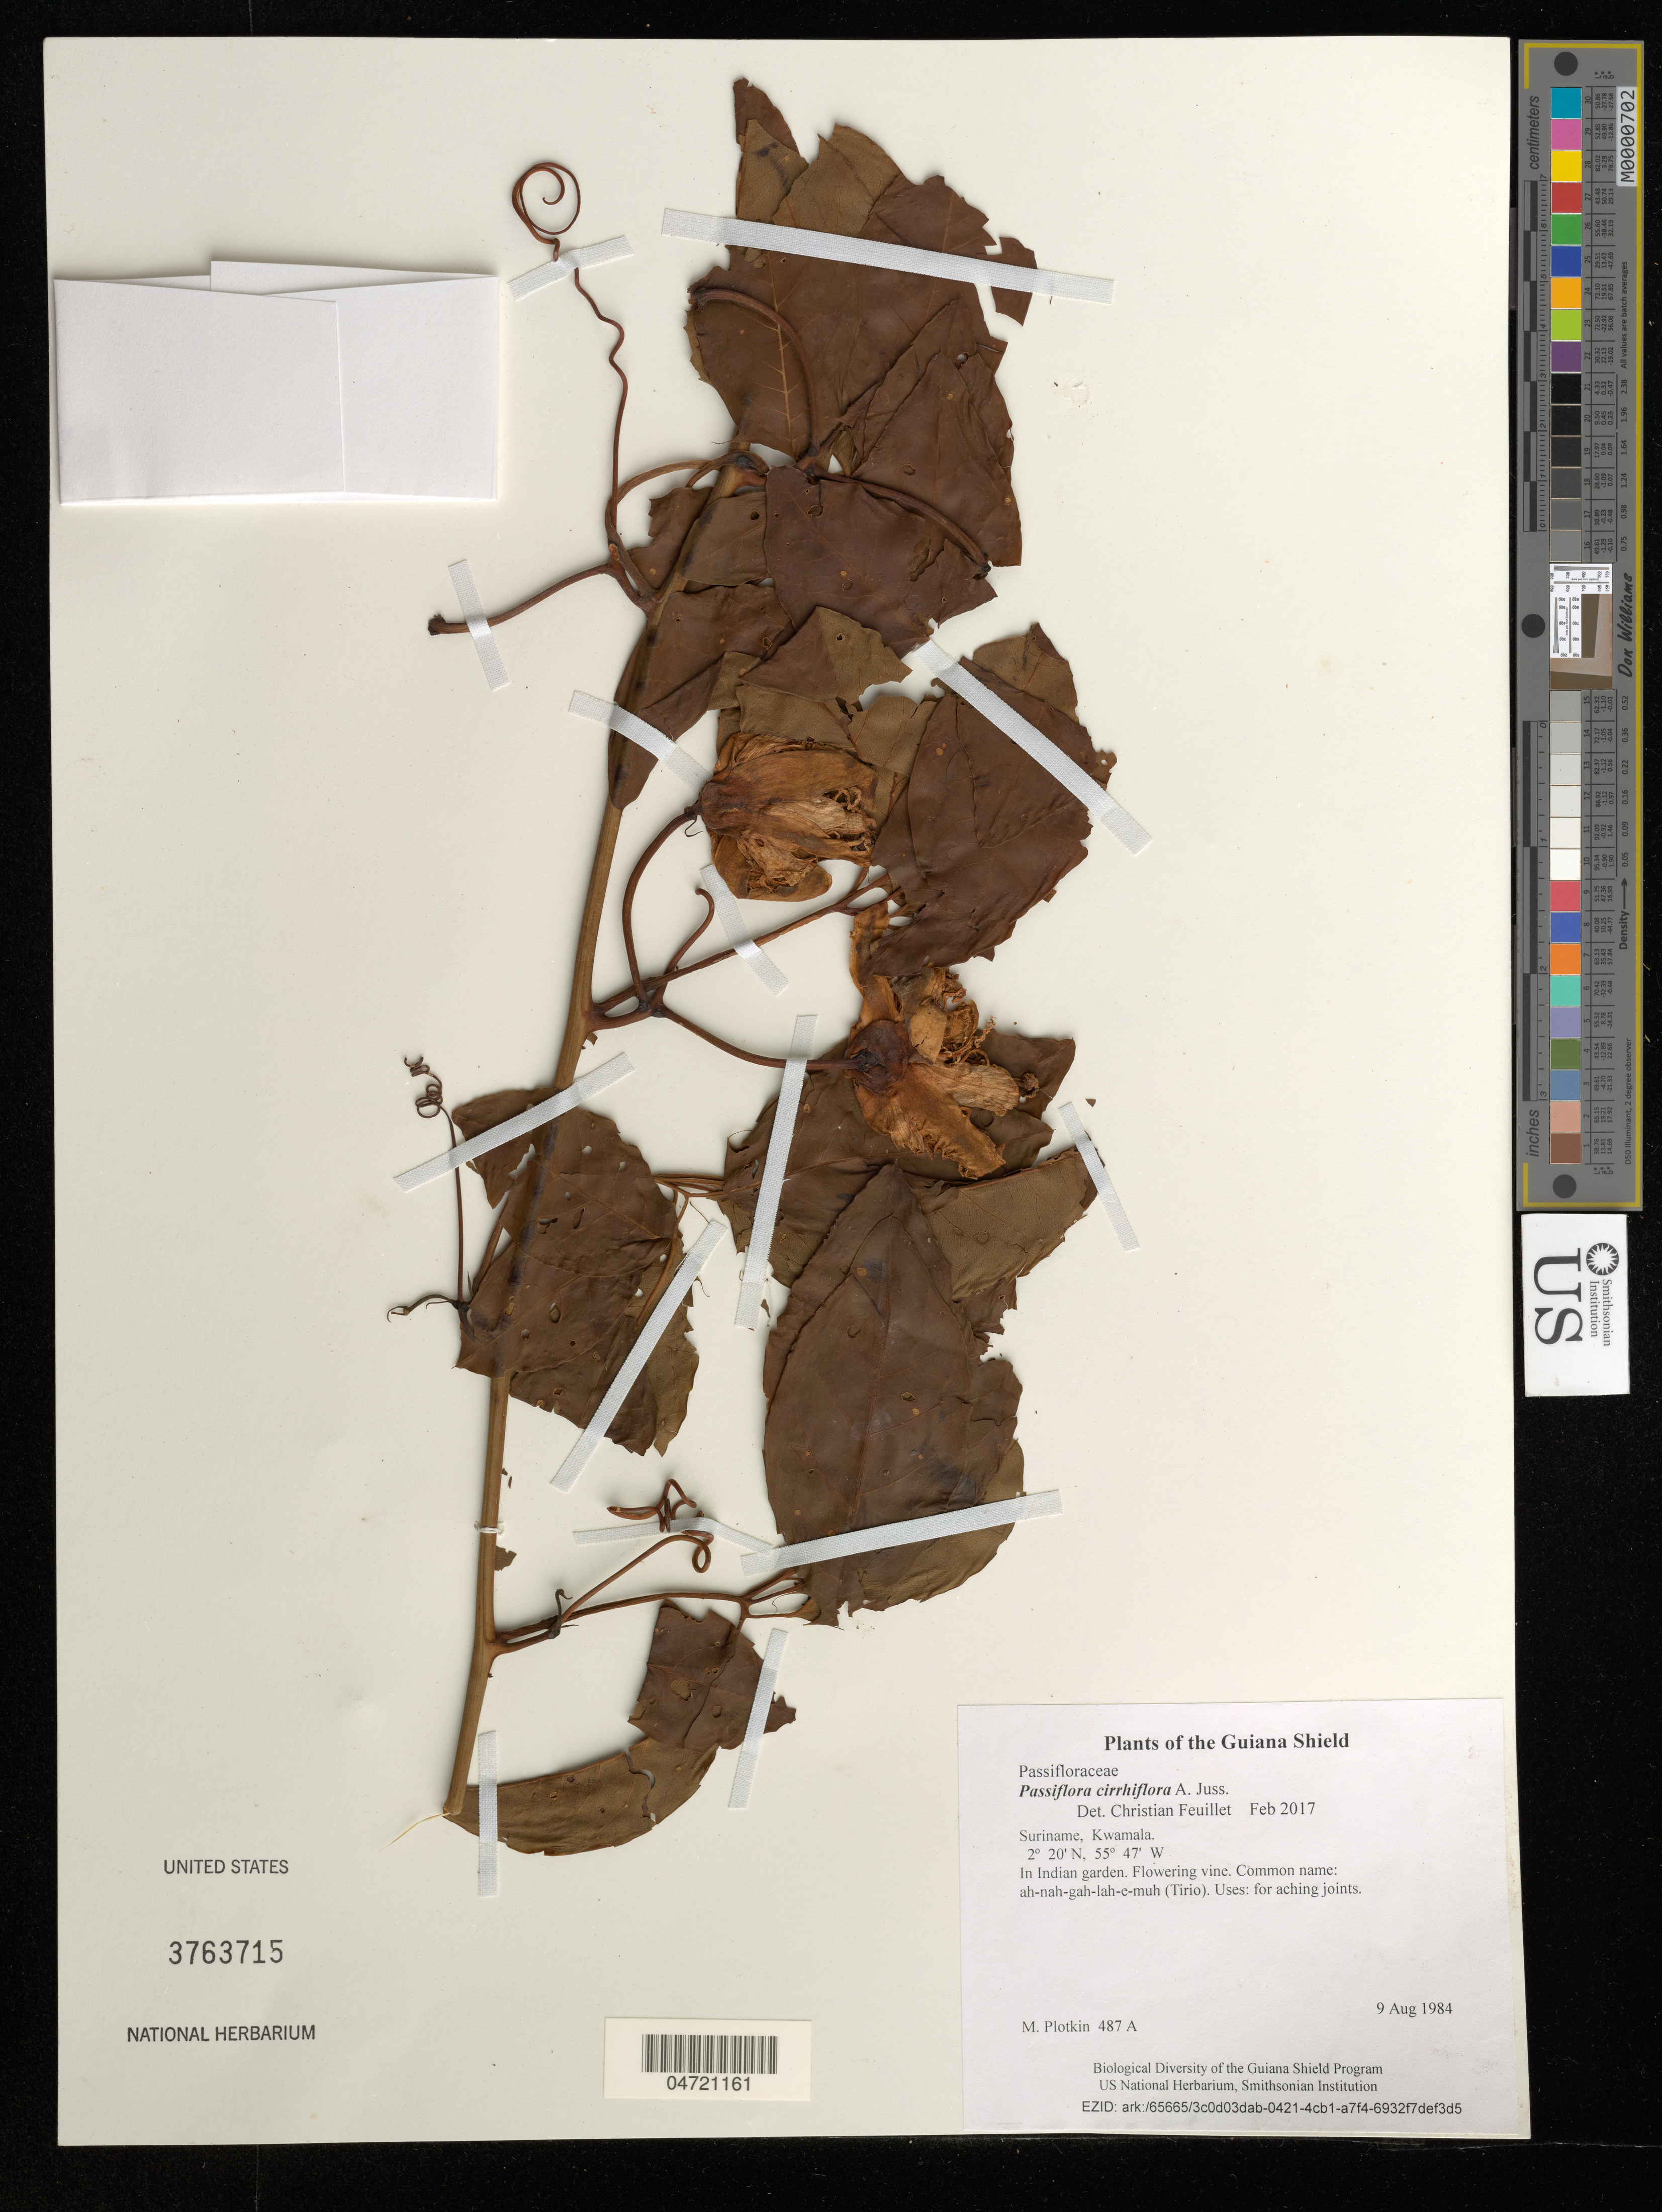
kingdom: Plantae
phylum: Tracheophyta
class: Magnoliopsida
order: Malpighiales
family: Passifloraceae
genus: Passiflora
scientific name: Passiflora cirrhiflora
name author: A. Juss.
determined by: Feuillet, C.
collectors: M. Plotkin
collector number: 487 A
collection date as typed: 9 Aug 1984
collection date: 1984-08-09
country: Suriname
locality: Kwamala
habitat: In Indian garden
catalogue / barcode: US 3763715